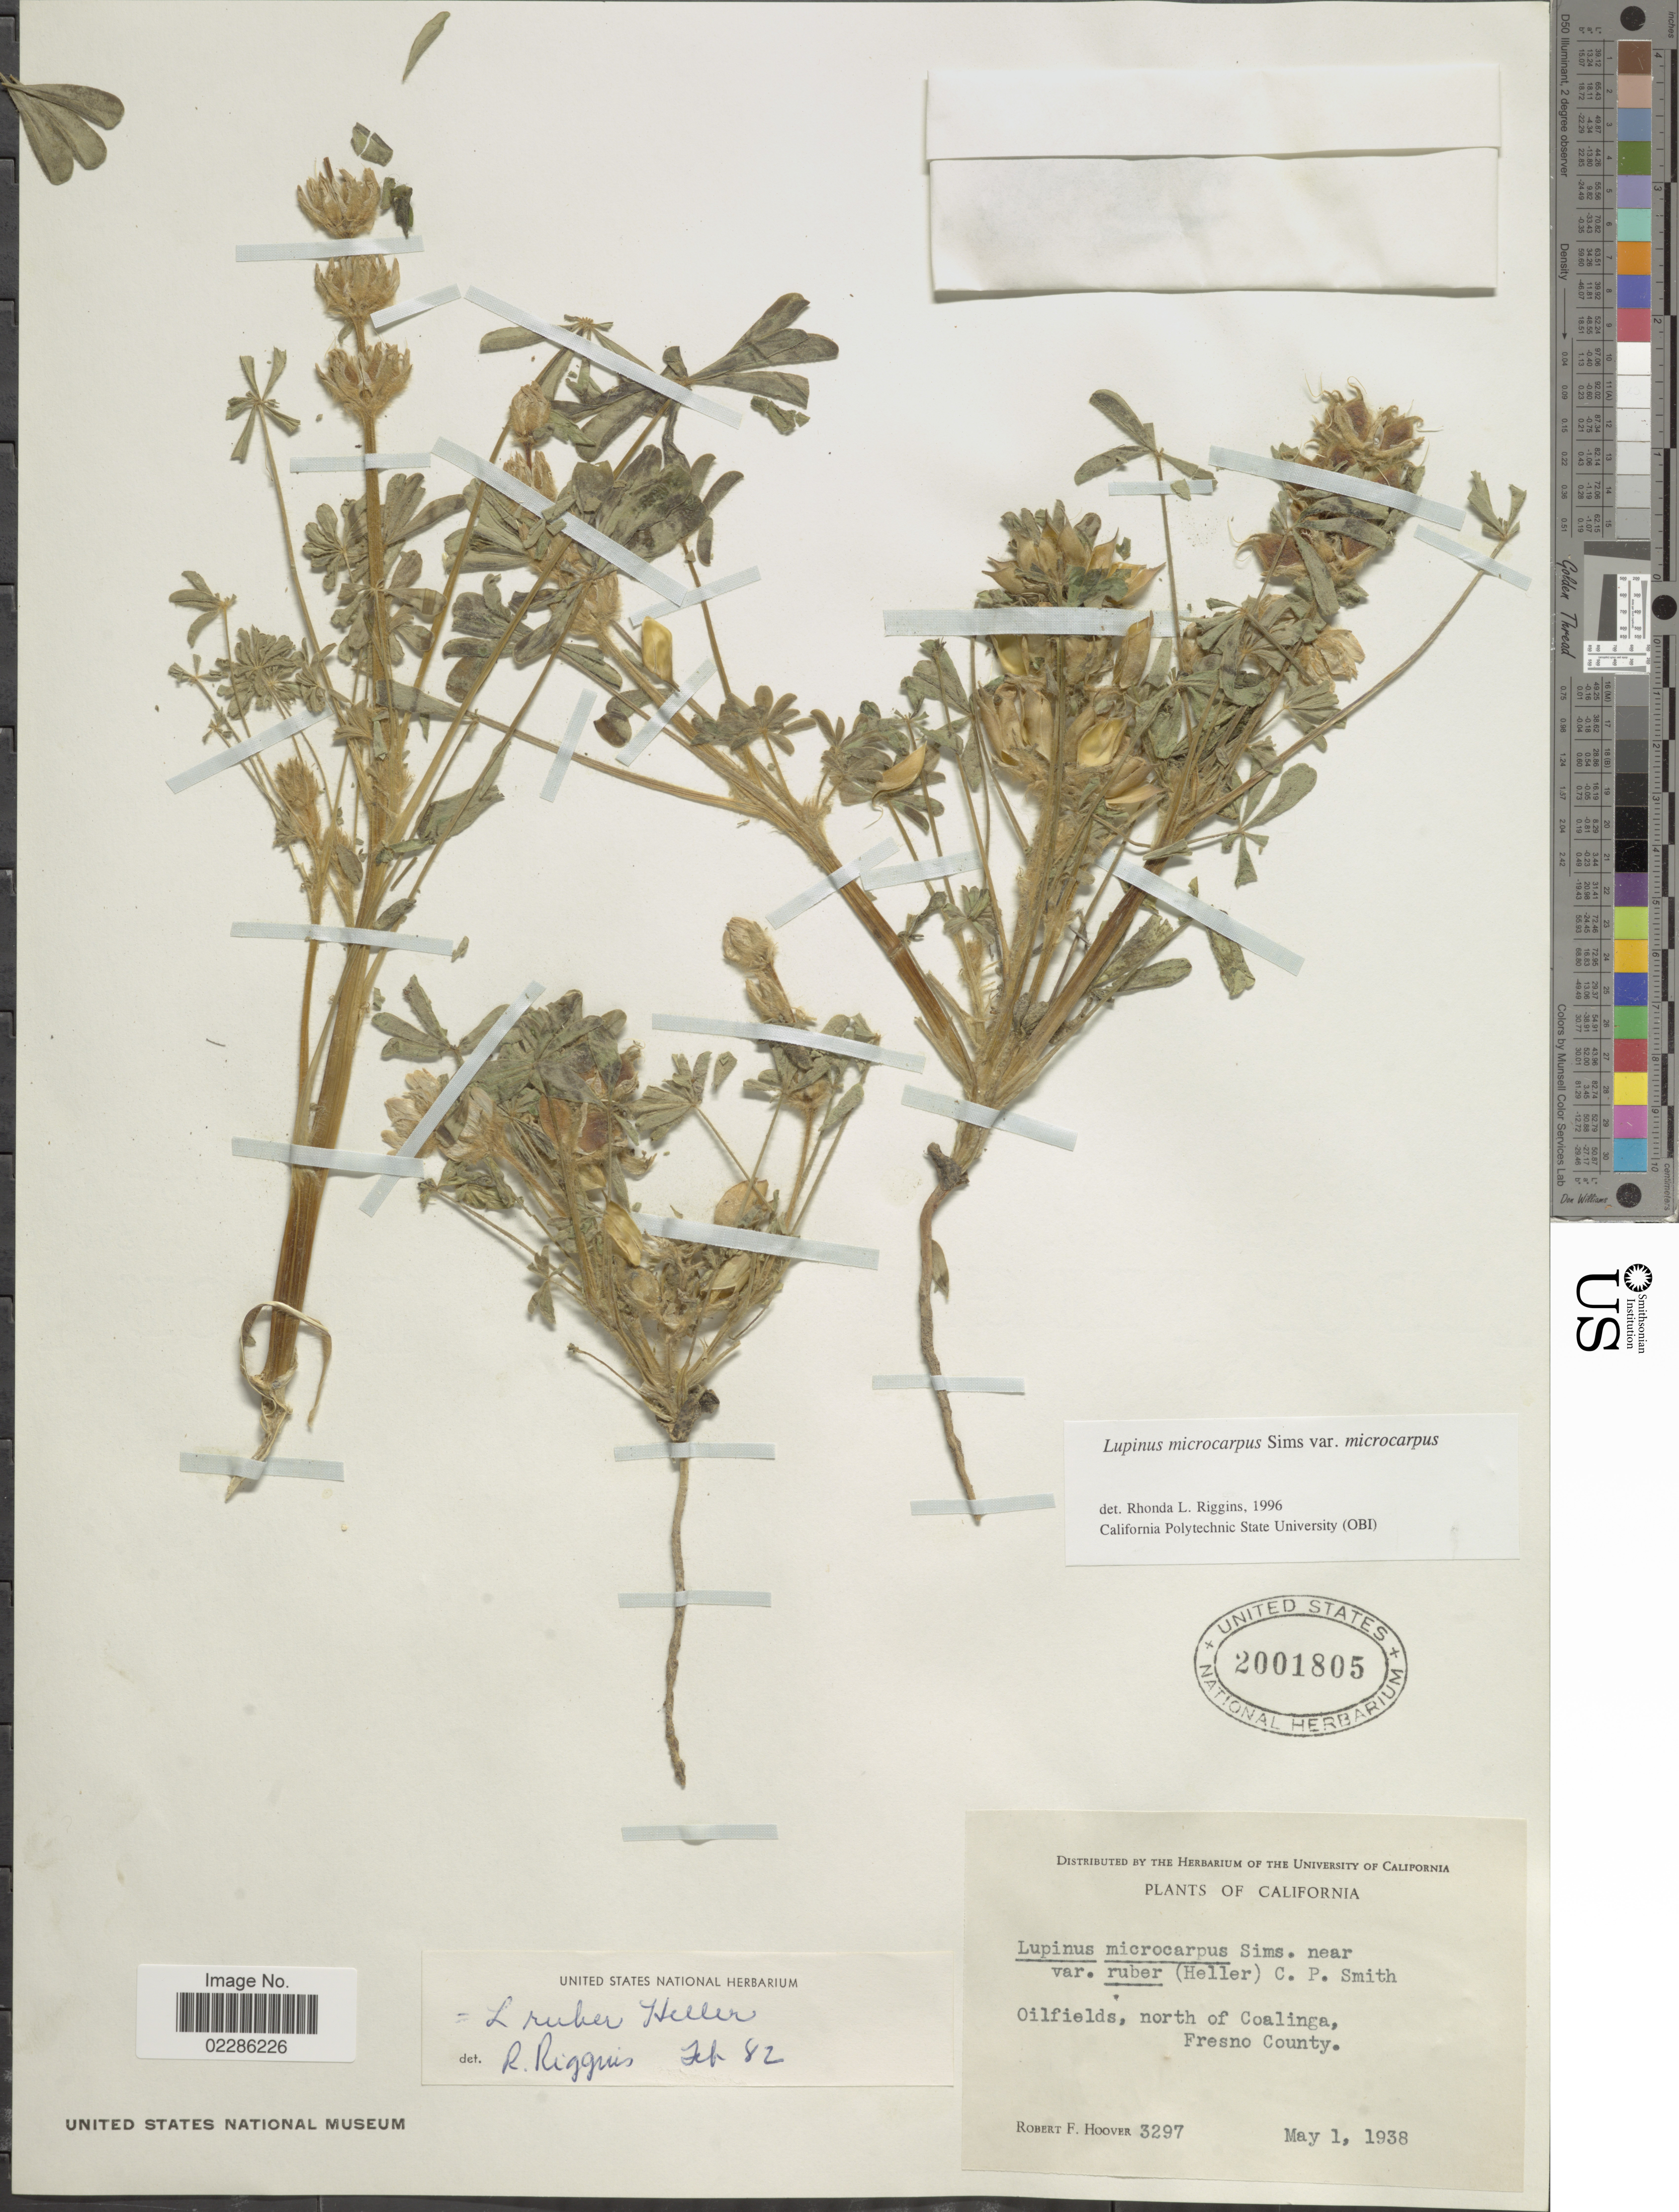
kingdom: Plantae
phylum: Tracheophyta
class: Magnoliopsida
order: Fabales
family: Fabaceae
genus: Lupinus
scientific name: Lupinus microcarpus var. microcarpus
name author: Sims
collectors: R. F. Hoover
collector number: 3297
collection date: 1938-05-01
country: United States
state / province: California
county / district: Fresno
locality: Oilfields, north of Coalinga, Fresno County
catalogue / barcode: US 2001805